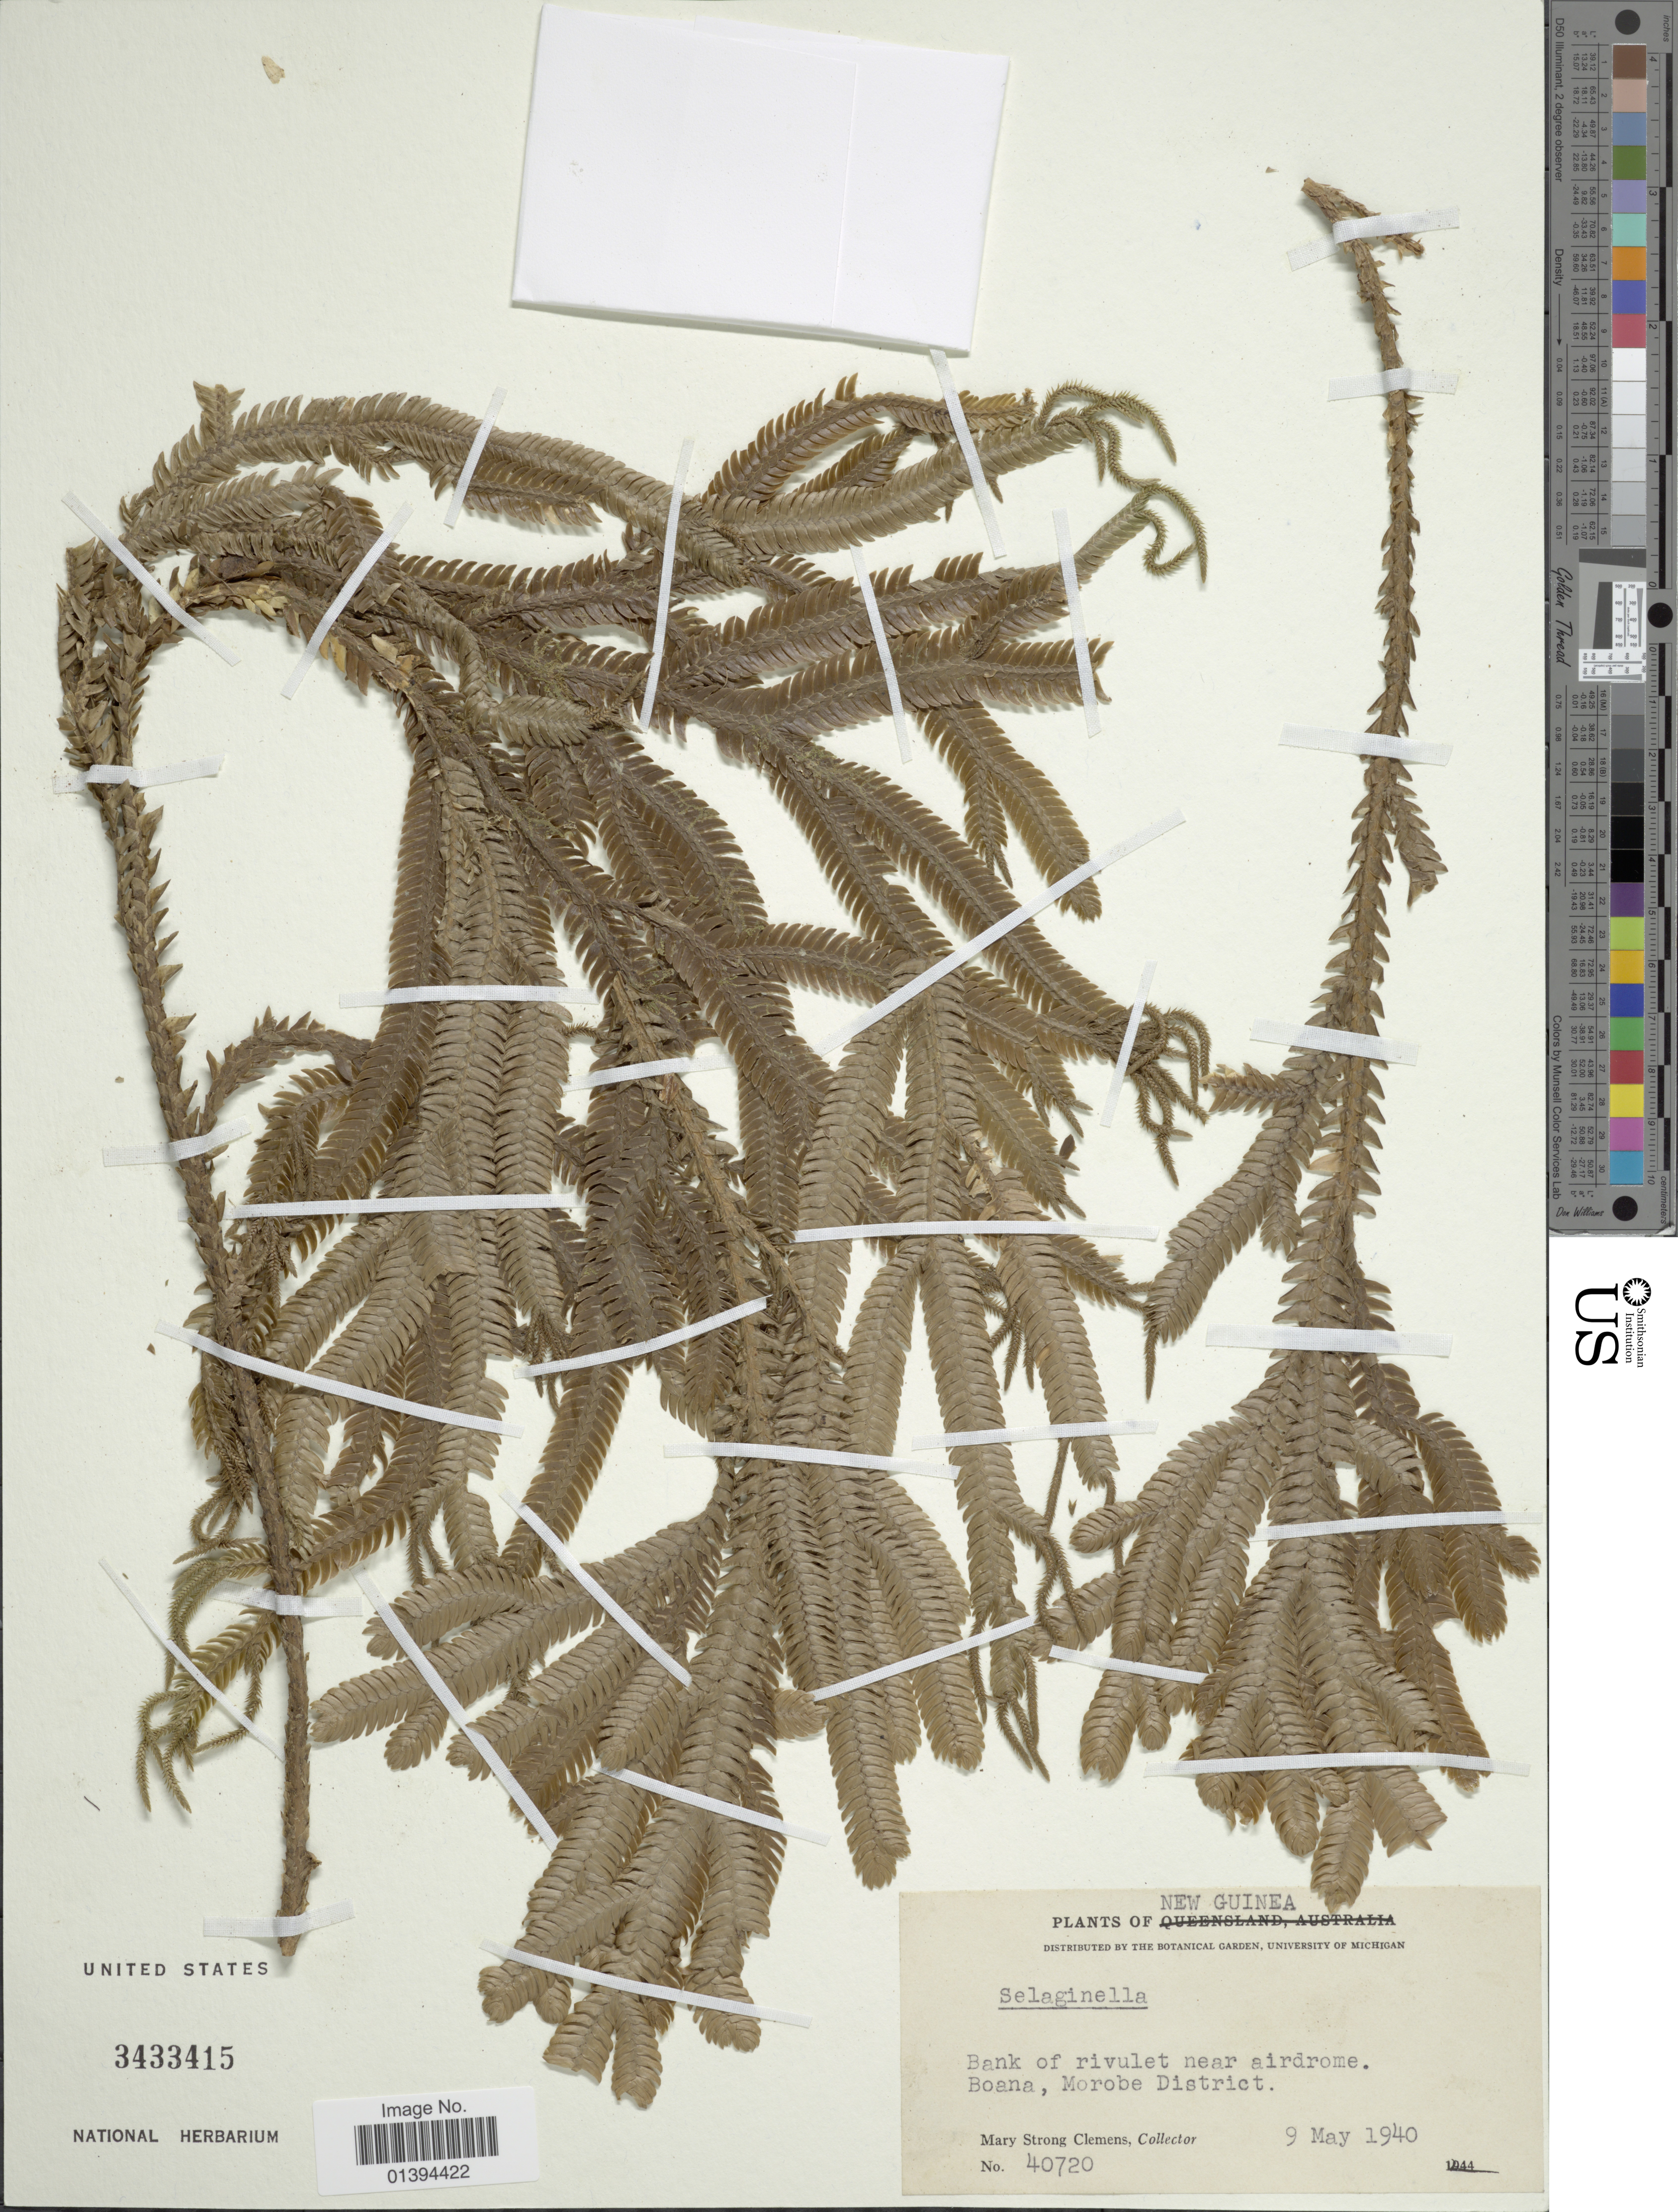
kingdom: Plantae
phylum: Tracheophyta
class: Lycopodiopsida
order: Selaginellales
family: Selaginellaceae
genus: Selaginella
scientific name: Selaginella sp.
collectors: M. S. Clemens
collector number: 40720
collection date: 1940-05-09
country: Papua New Guinea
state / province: Morobe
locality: Bank of rivulet near airdrome, Boana, Morobe District, New Guinea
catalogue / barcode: US 3433415